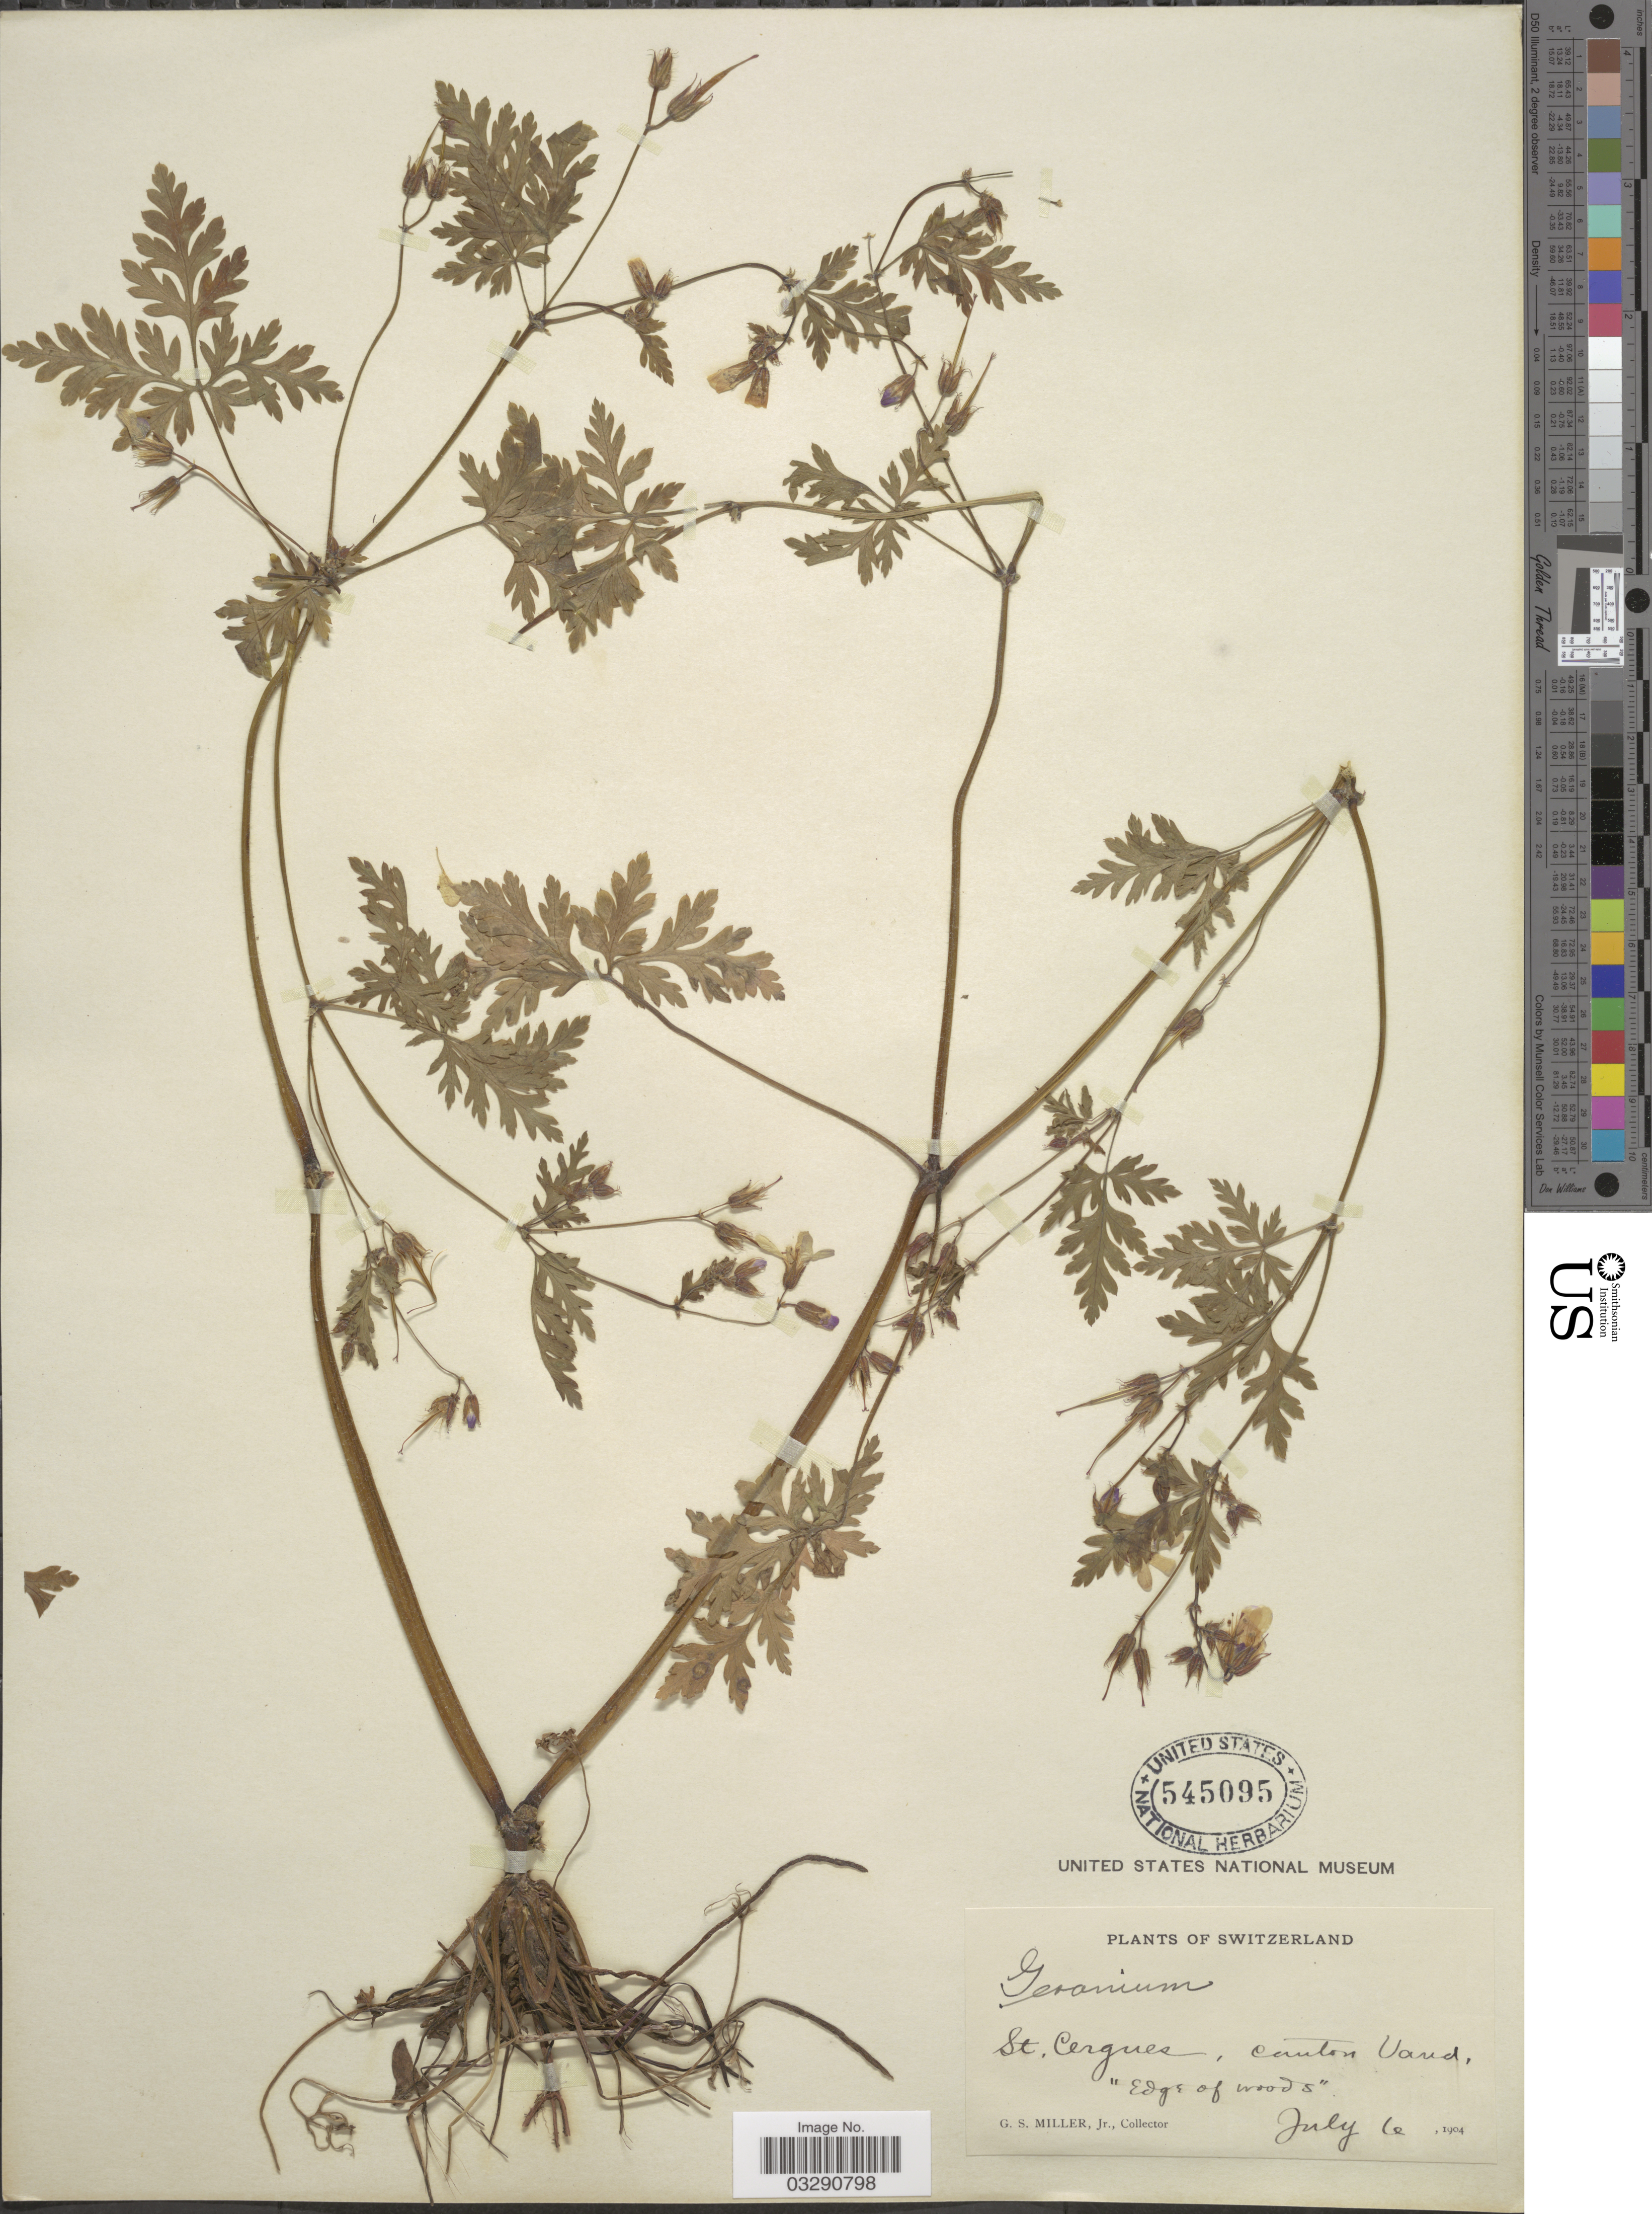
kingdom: Plantae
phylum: Tracheophyta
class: Magnoliopsida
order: Geraniales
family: Geraniaceae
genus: Geranium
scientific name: Geranium robertianum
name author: L.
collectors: G. S. Miller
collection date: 1904-07-06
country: Switzerland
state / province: Vaud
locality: St. Cergues, Canton Vaud.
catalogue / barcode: US 545095